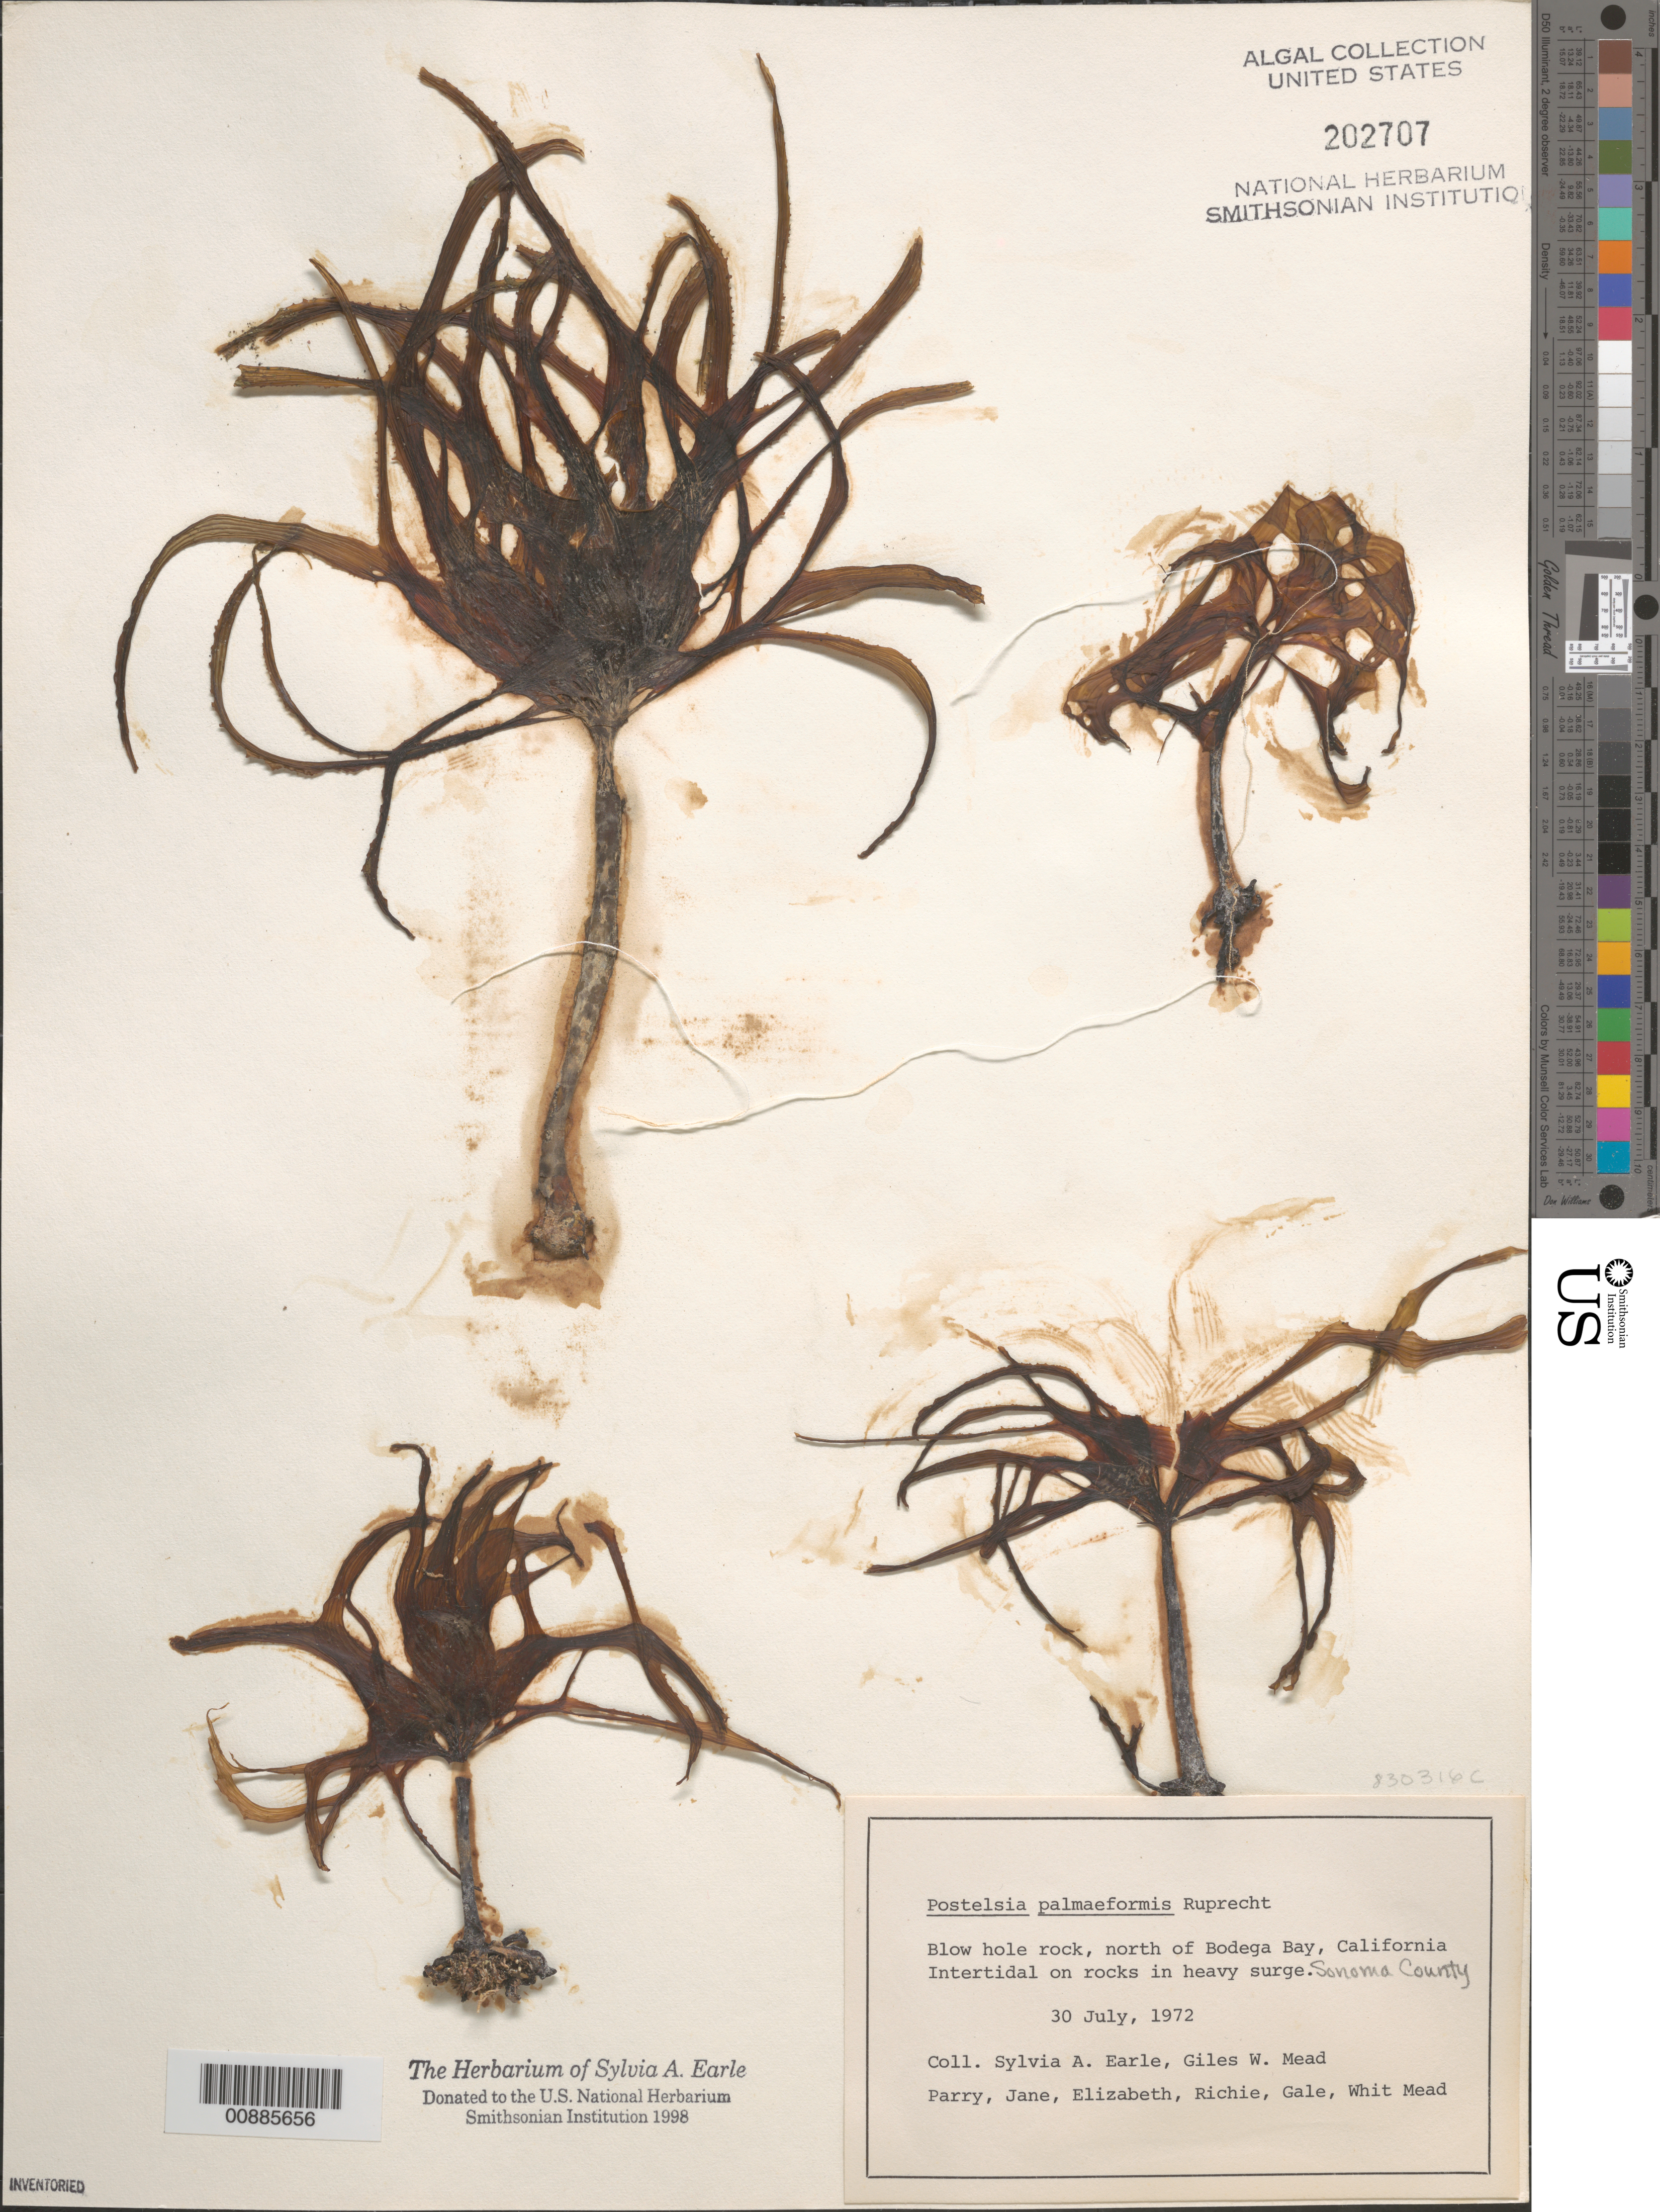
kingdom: Chromista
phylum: Ochrophyta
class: Phaeophyceae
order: Laminariales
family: Laminariaceae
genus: Postelsia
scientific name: Postelsia palmaeformis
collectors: S. A. Earle, G. W. Mead, P. Mead, J. Mead, E. Mead, R. Mead, W. Mead & G. Mead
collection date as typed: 30 Jul 1972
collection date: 1972-07-30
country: United States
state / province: California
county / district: Sonoma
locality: Blow hole rock, north of Bodega Bay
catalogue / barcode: US 202707